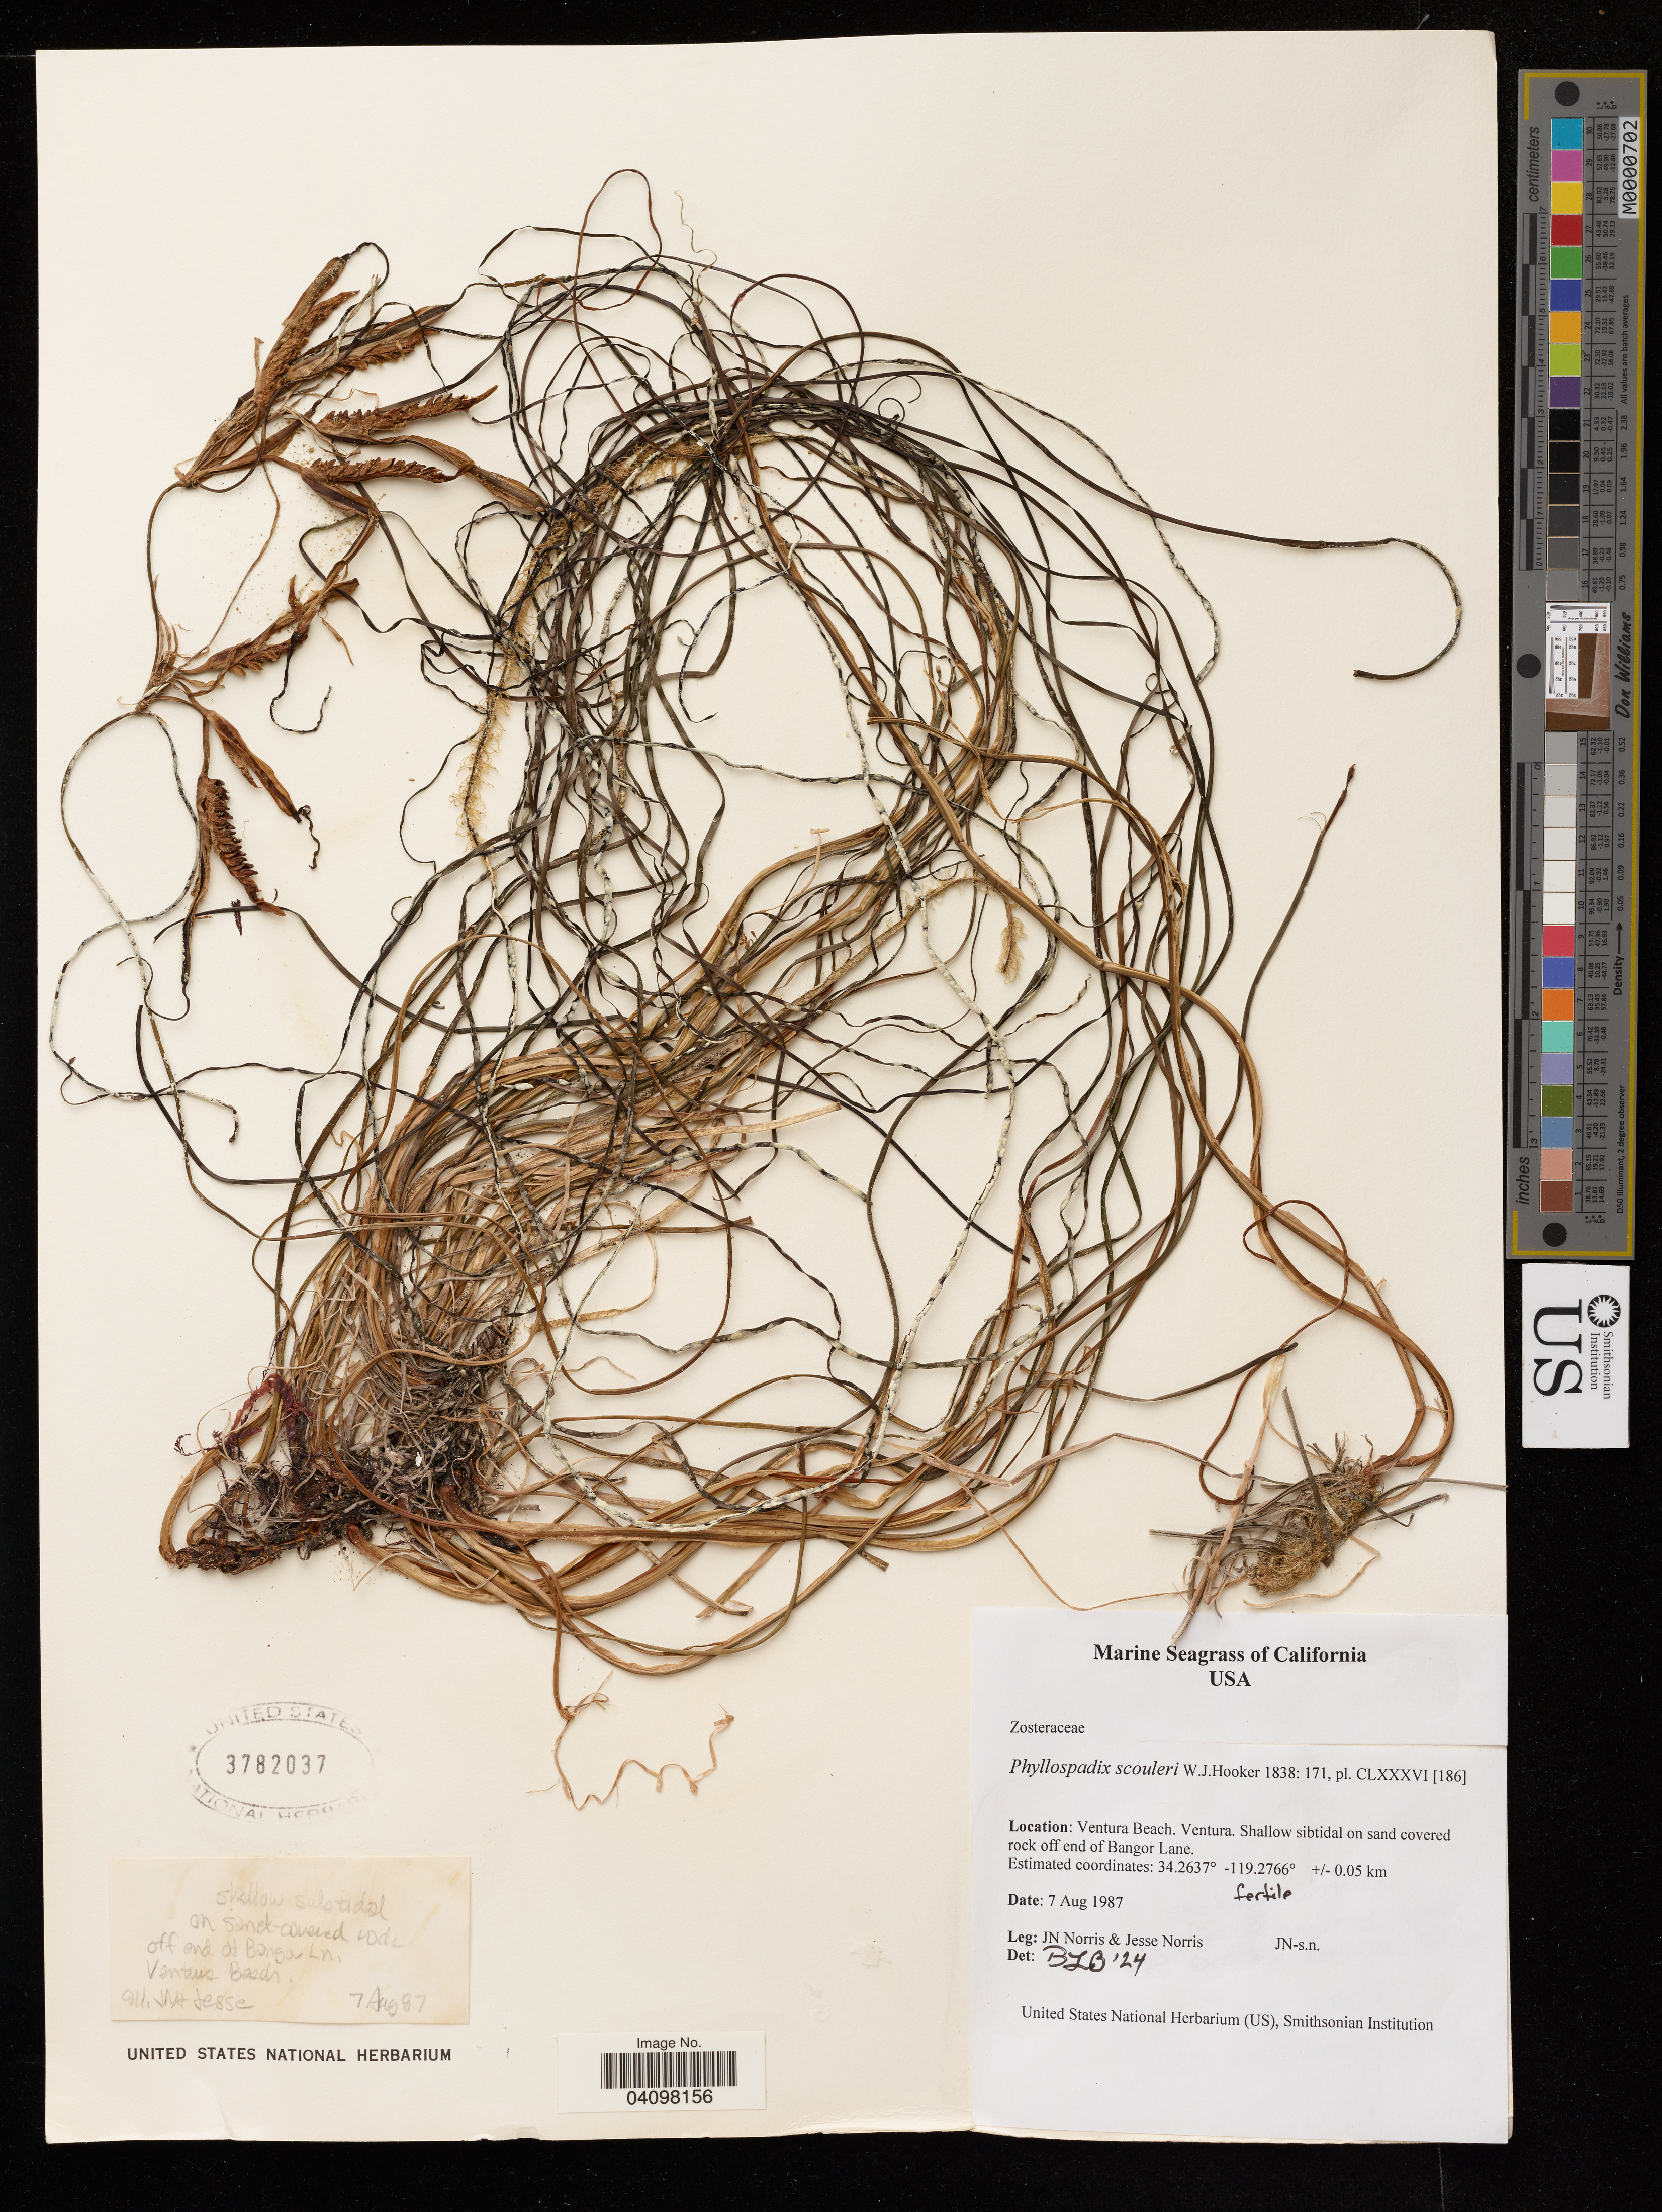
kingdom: Plantae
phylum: Tracheophyta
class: Liliopsida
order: Alismatales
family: Zosteraceae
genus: Phyllospadix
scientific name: Phyllospadix scouleri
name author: Hook.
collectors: J. N. Norris & J. A. Norris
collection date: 1987-08-07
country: United States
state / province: California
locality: Ventura Beach. Ventura. Shallow sibtidal on sand covered rock off end of Bangor Lane. +/- 0.05 km.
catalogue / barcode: US 3782037